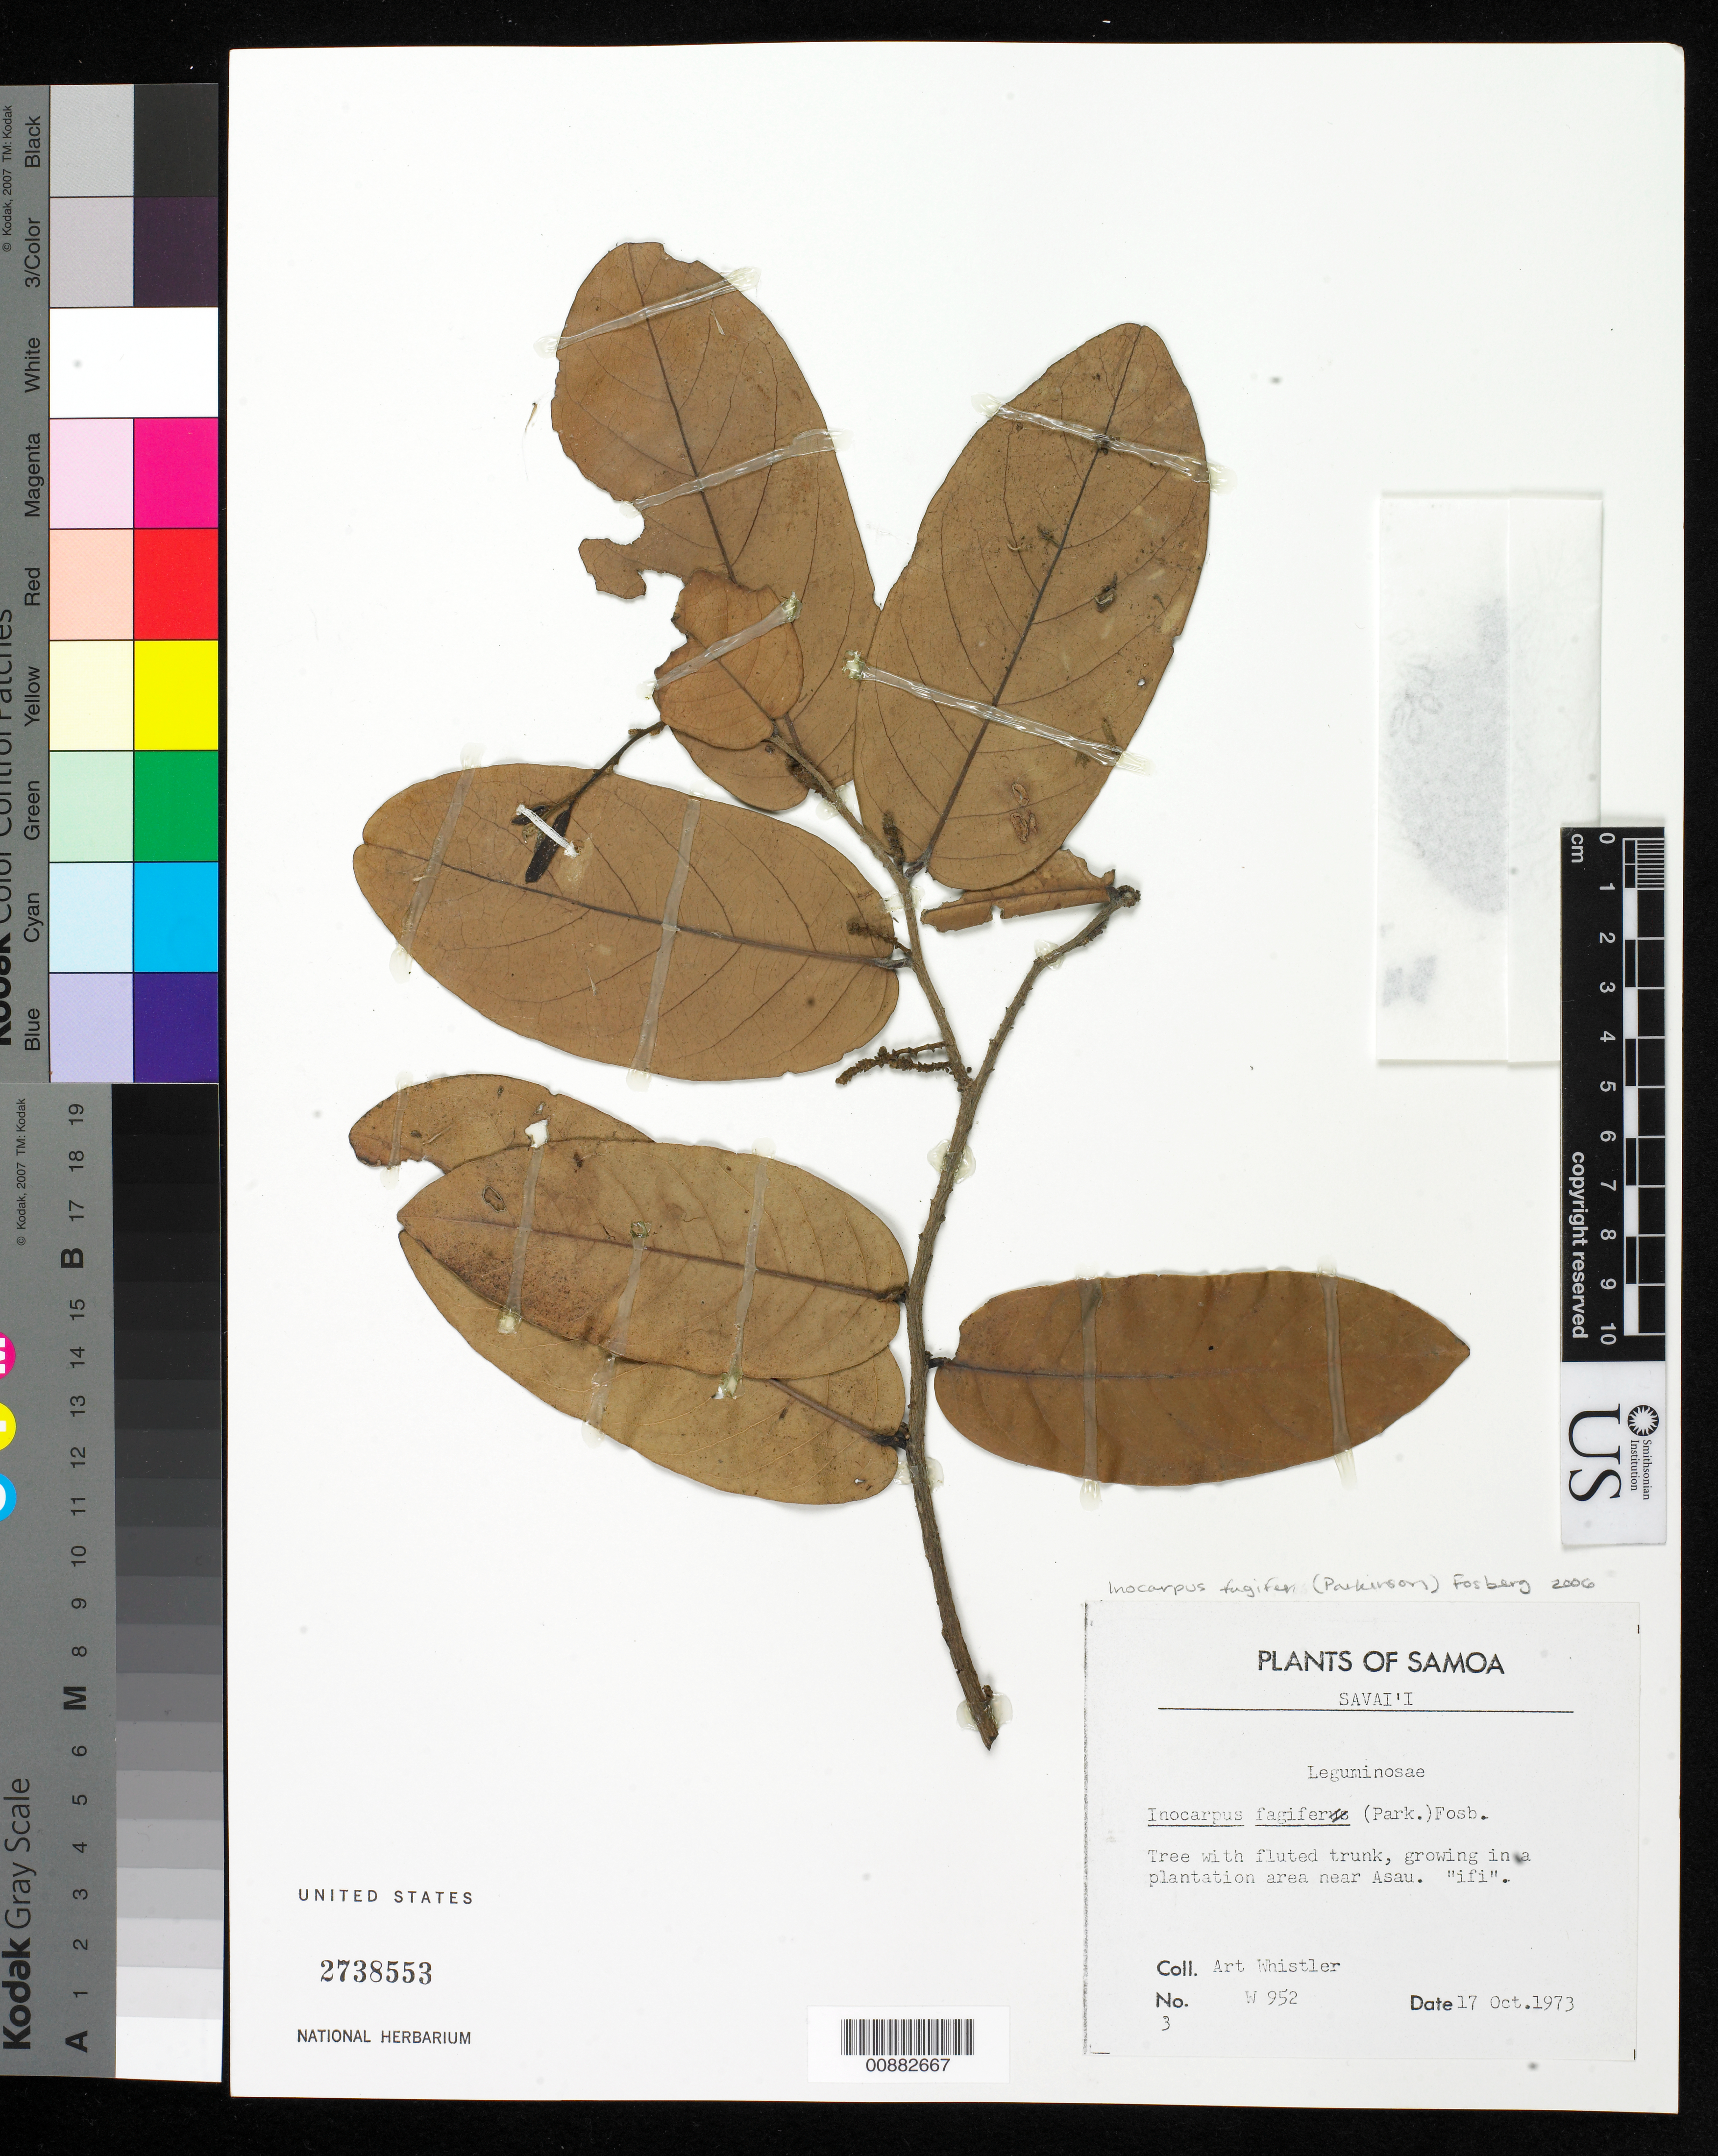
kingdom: Plantae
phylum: Tracheophyta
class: Magnoliopsida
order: Fabales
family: Fabaceae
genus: Inocarpus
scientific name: Inocarpus fagifer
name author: (Parkinson) Fosberg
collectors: A. Whistler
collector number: W 952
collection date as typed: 17 Oct 1973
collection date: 1973-10-17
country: Samoa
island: Savai'i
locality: Plantation area near Asau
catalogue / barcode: US 2738553